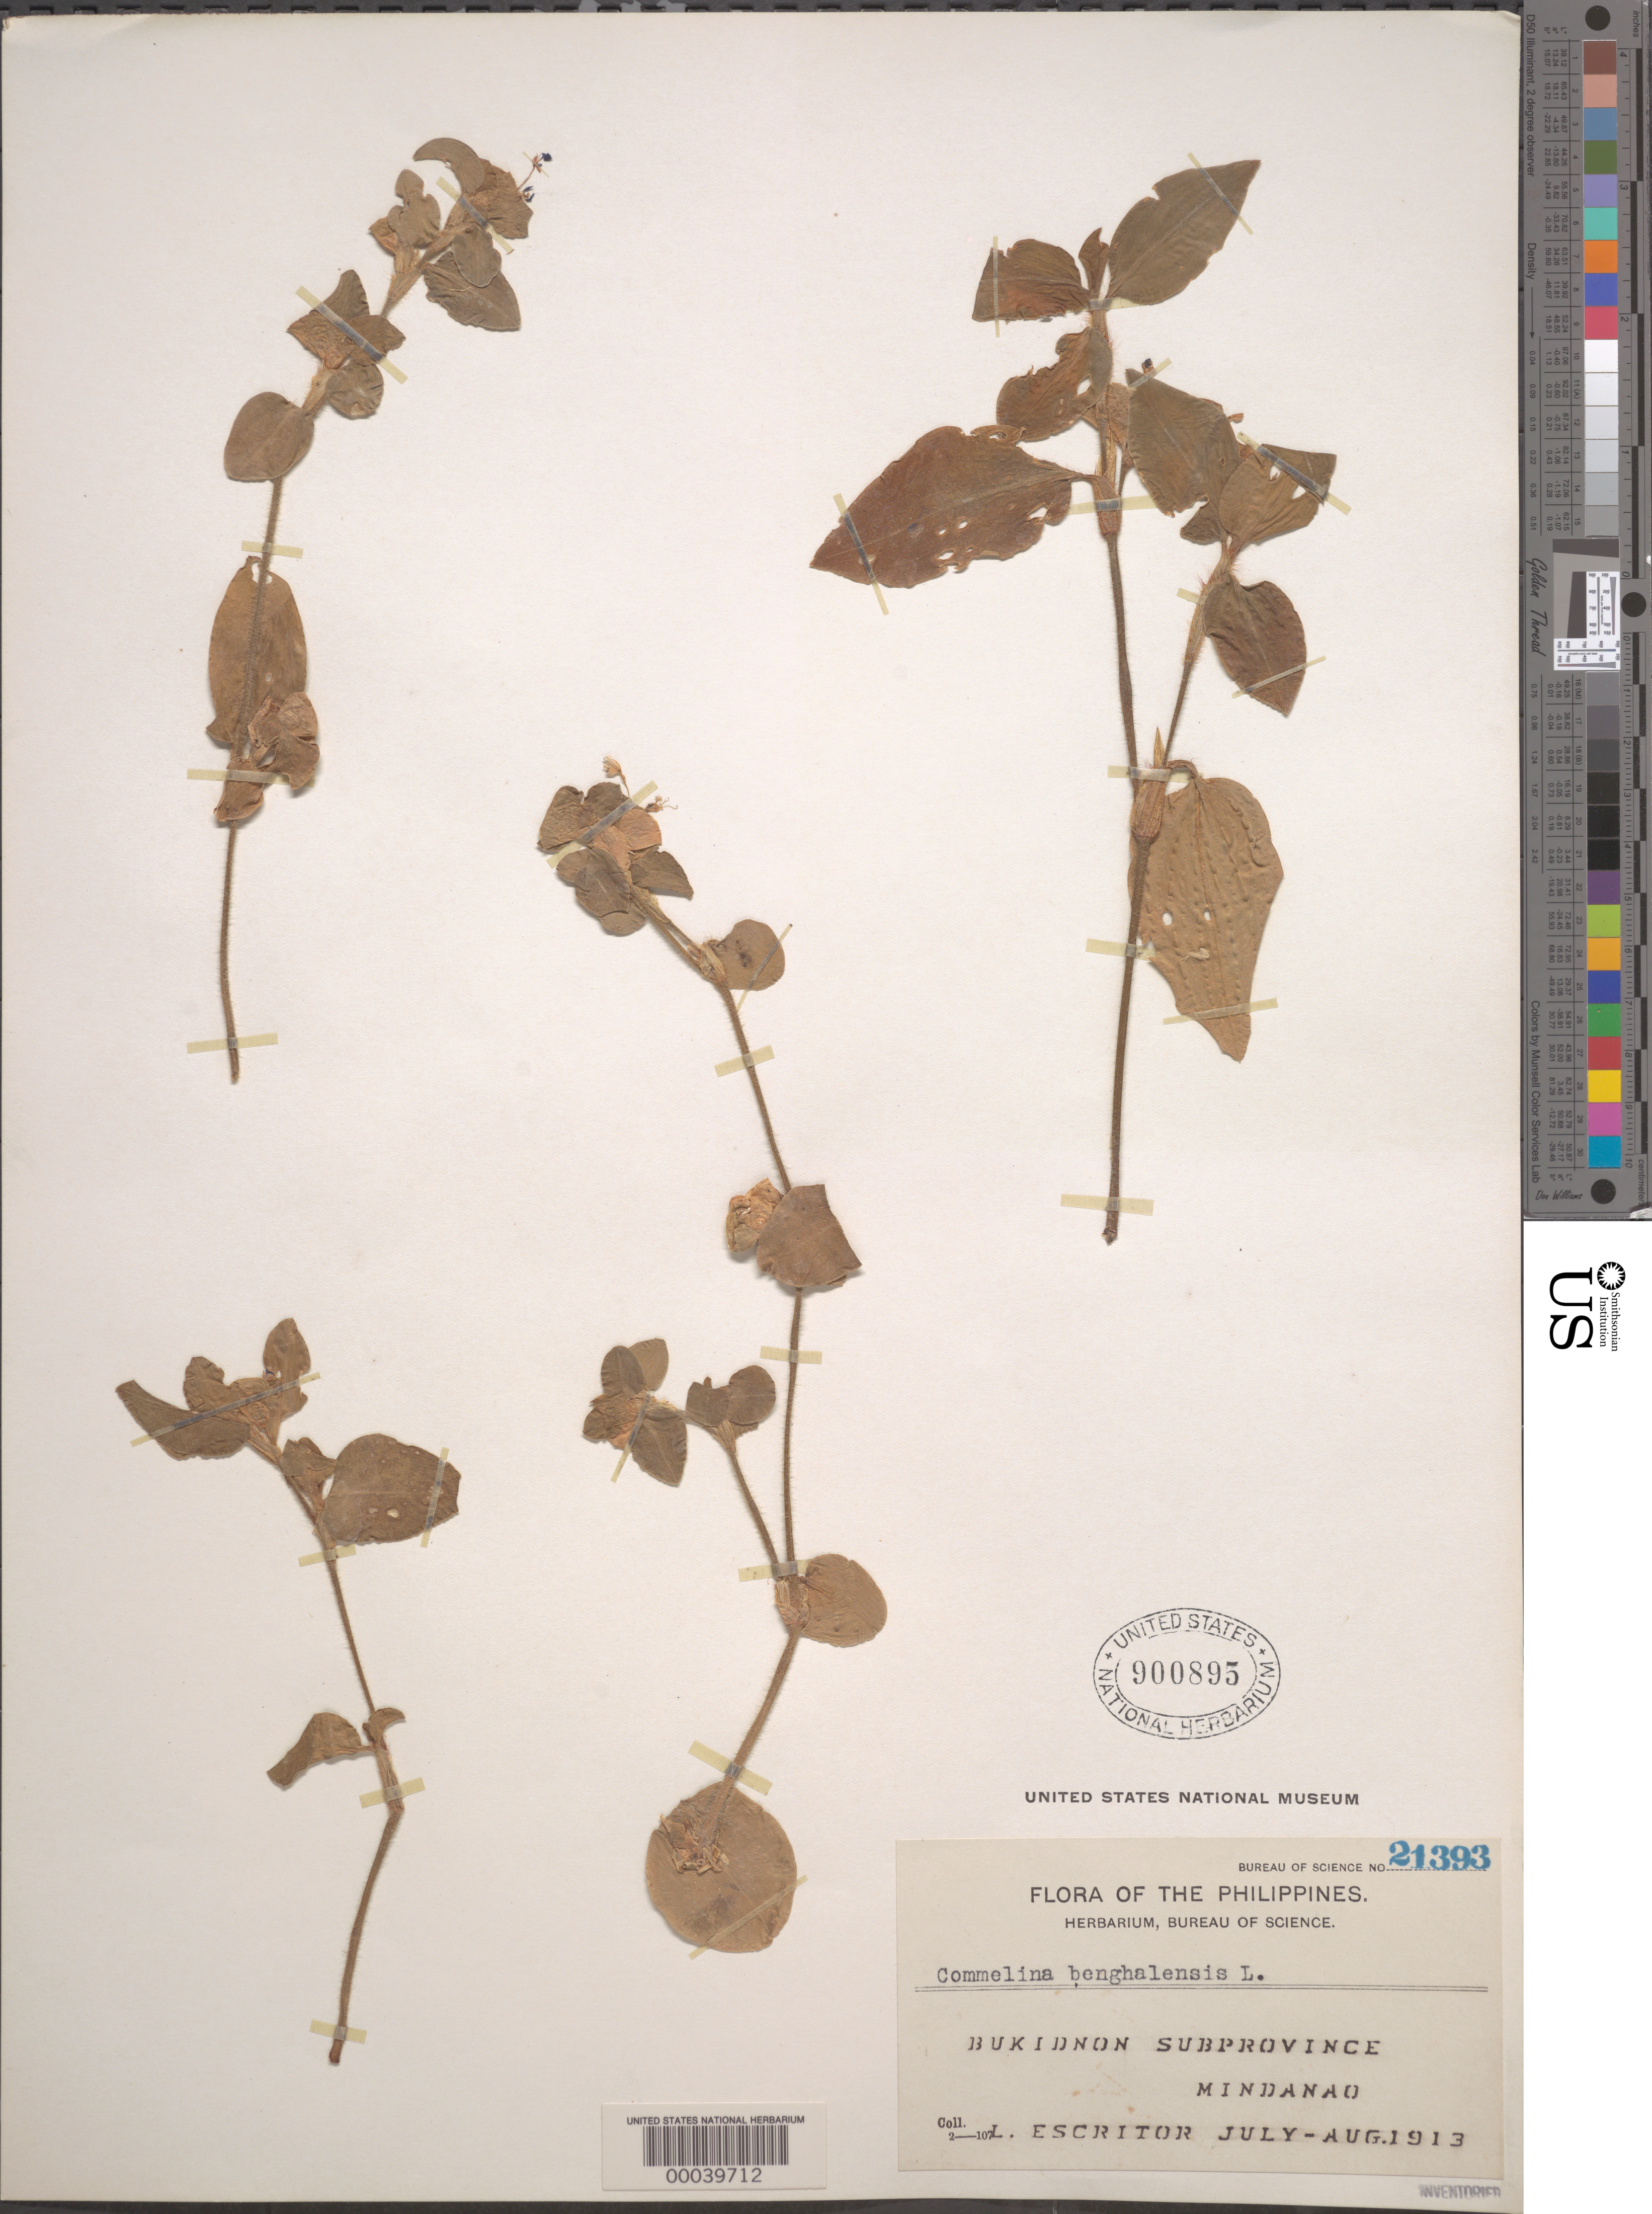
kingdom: Plantae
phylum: Tracheophyta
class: Liliopsida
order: Commelinales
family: Commelinaceae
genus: Commelina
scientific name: Commelina benghalensis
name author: L.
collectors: L. Escritor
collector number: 21393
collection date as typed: Jul 1913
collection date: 1913-07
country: Philippines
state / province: Northern Mindanao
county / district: Bukidnon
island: Mindanao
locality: Mindanao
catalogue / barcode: US 900895